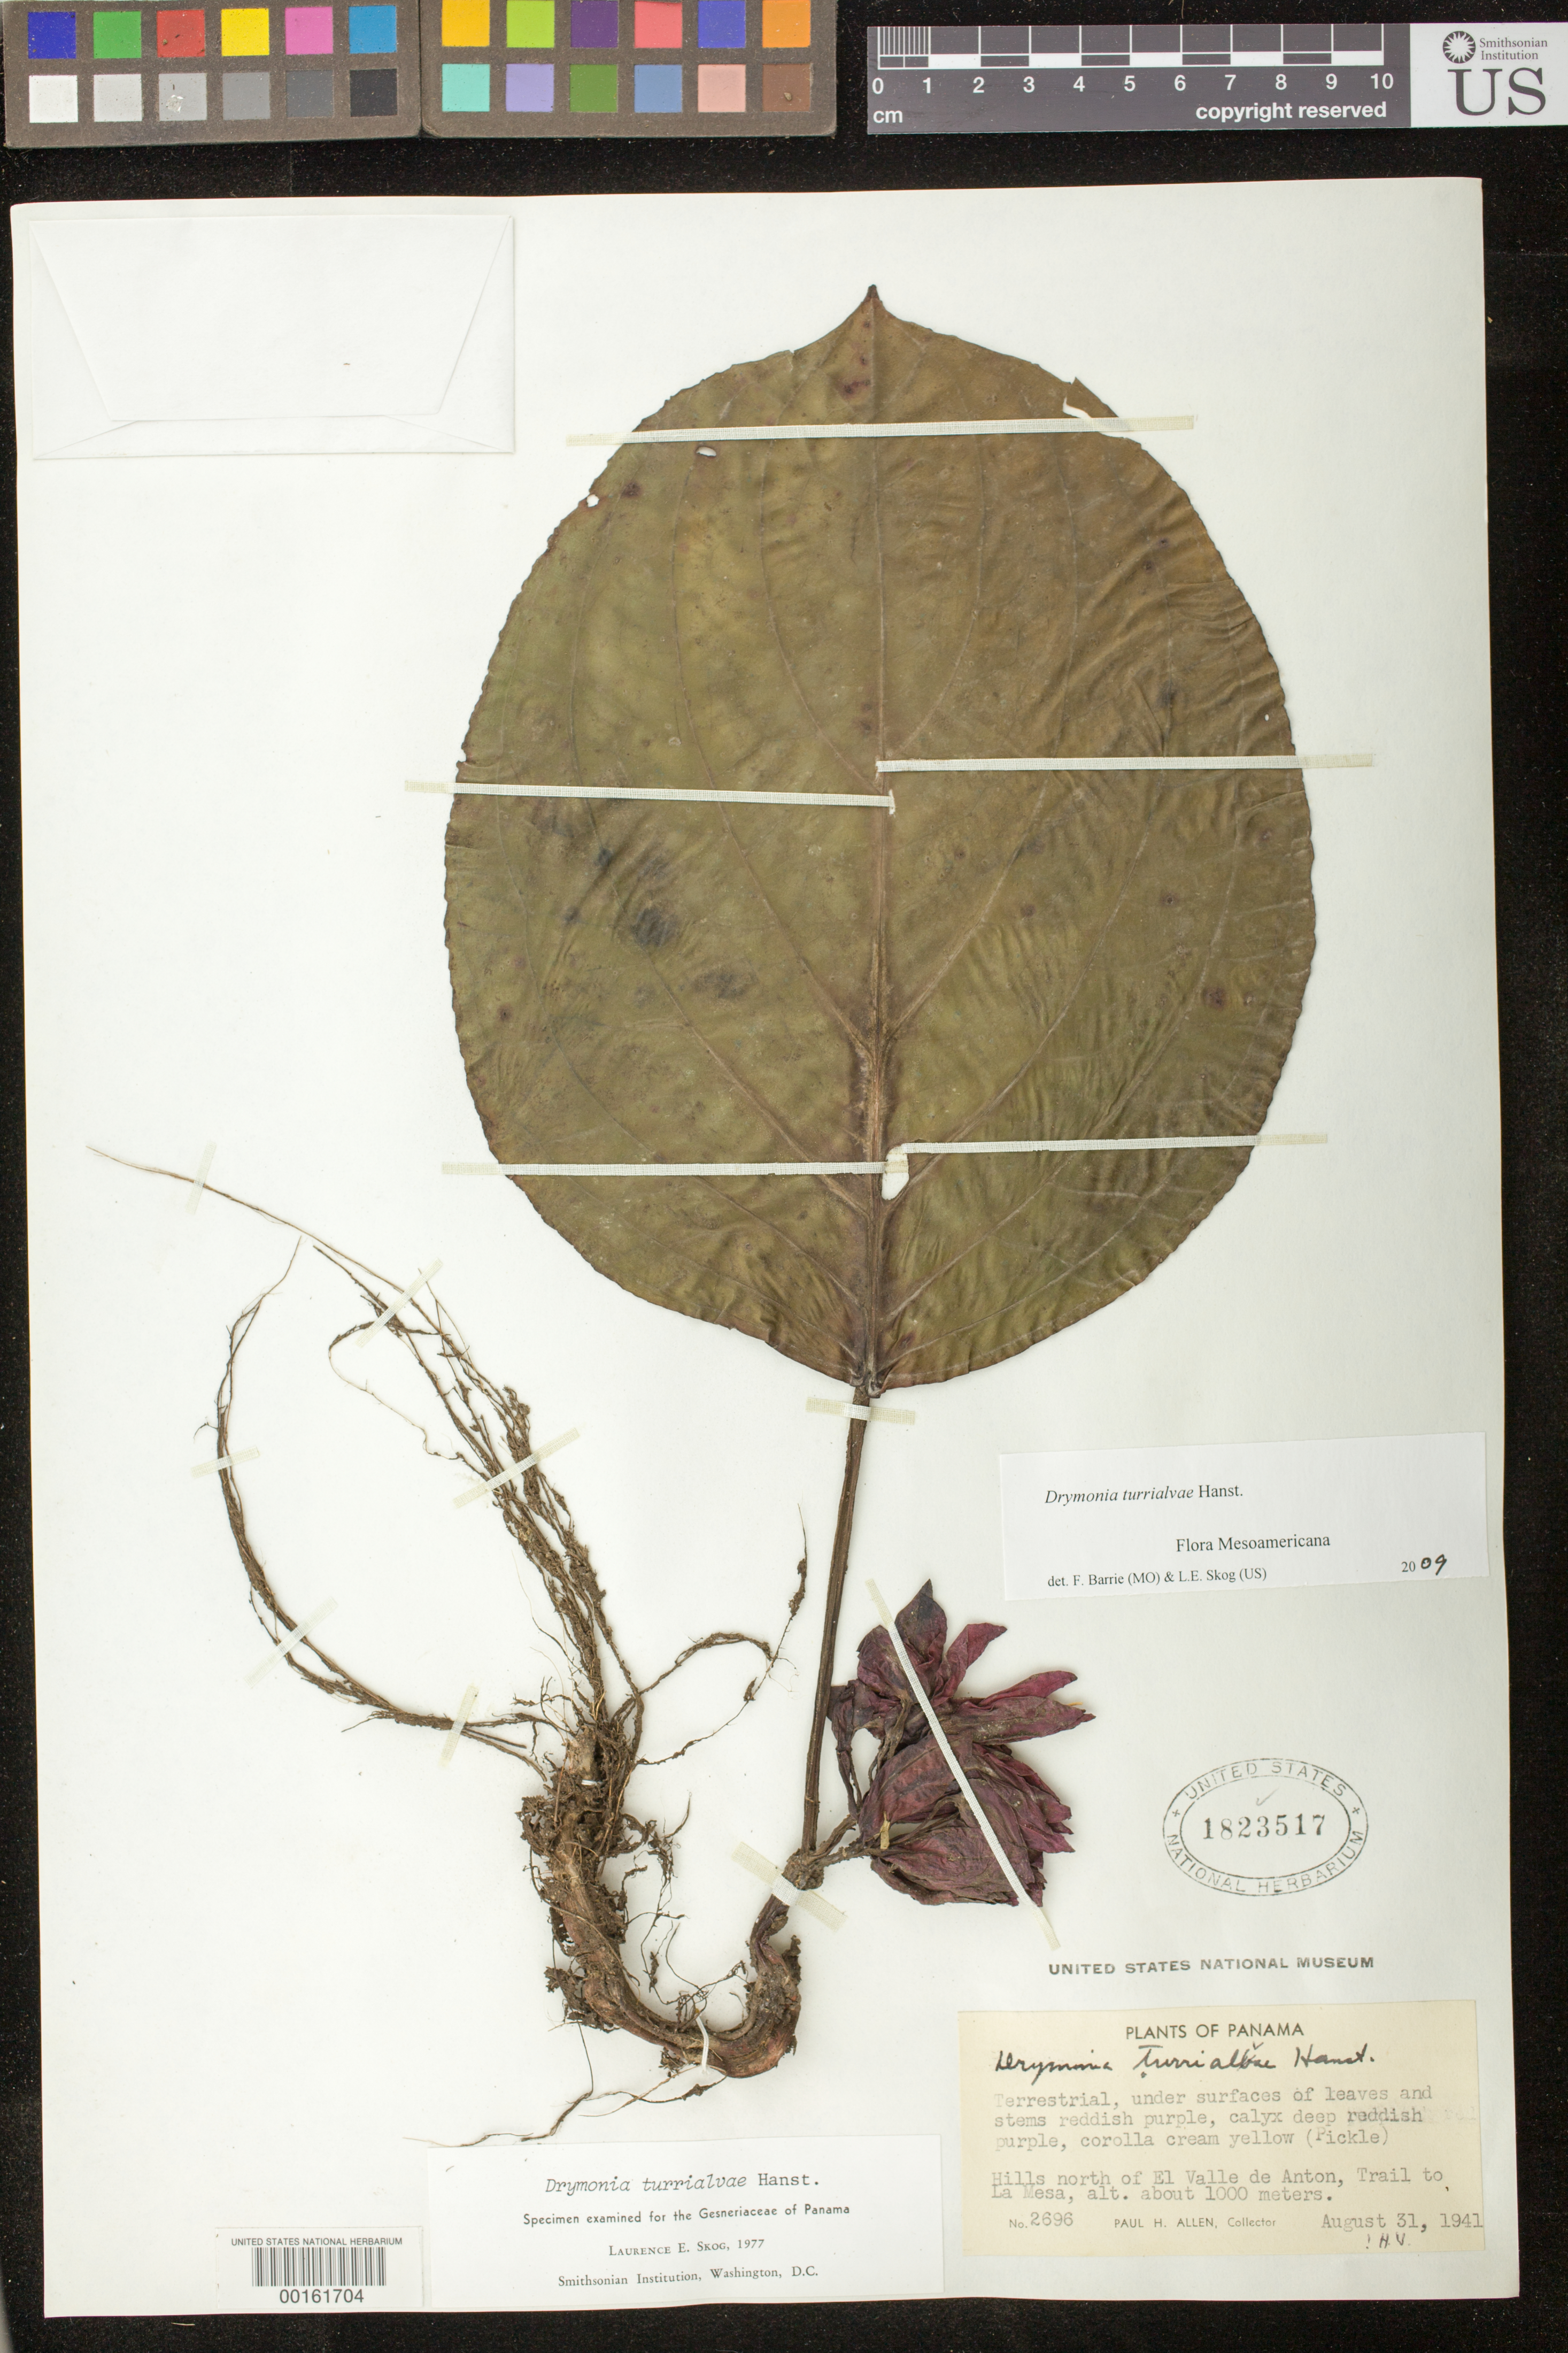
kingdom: Plantae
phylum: Tracheophyta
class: Magnoliopsida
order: Lamiales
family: Gesneriaceae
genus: Drymonia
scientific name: Drymonia turrialvae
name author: Hanst.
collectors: P. H. Allen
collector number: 2696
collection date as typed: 31 Aug 1941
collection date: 1941-08-31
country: Panama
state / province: Coclé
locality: Hills N of El Valle de Anton, trail to La Mesa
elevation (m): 1000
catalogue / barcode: US 1823517